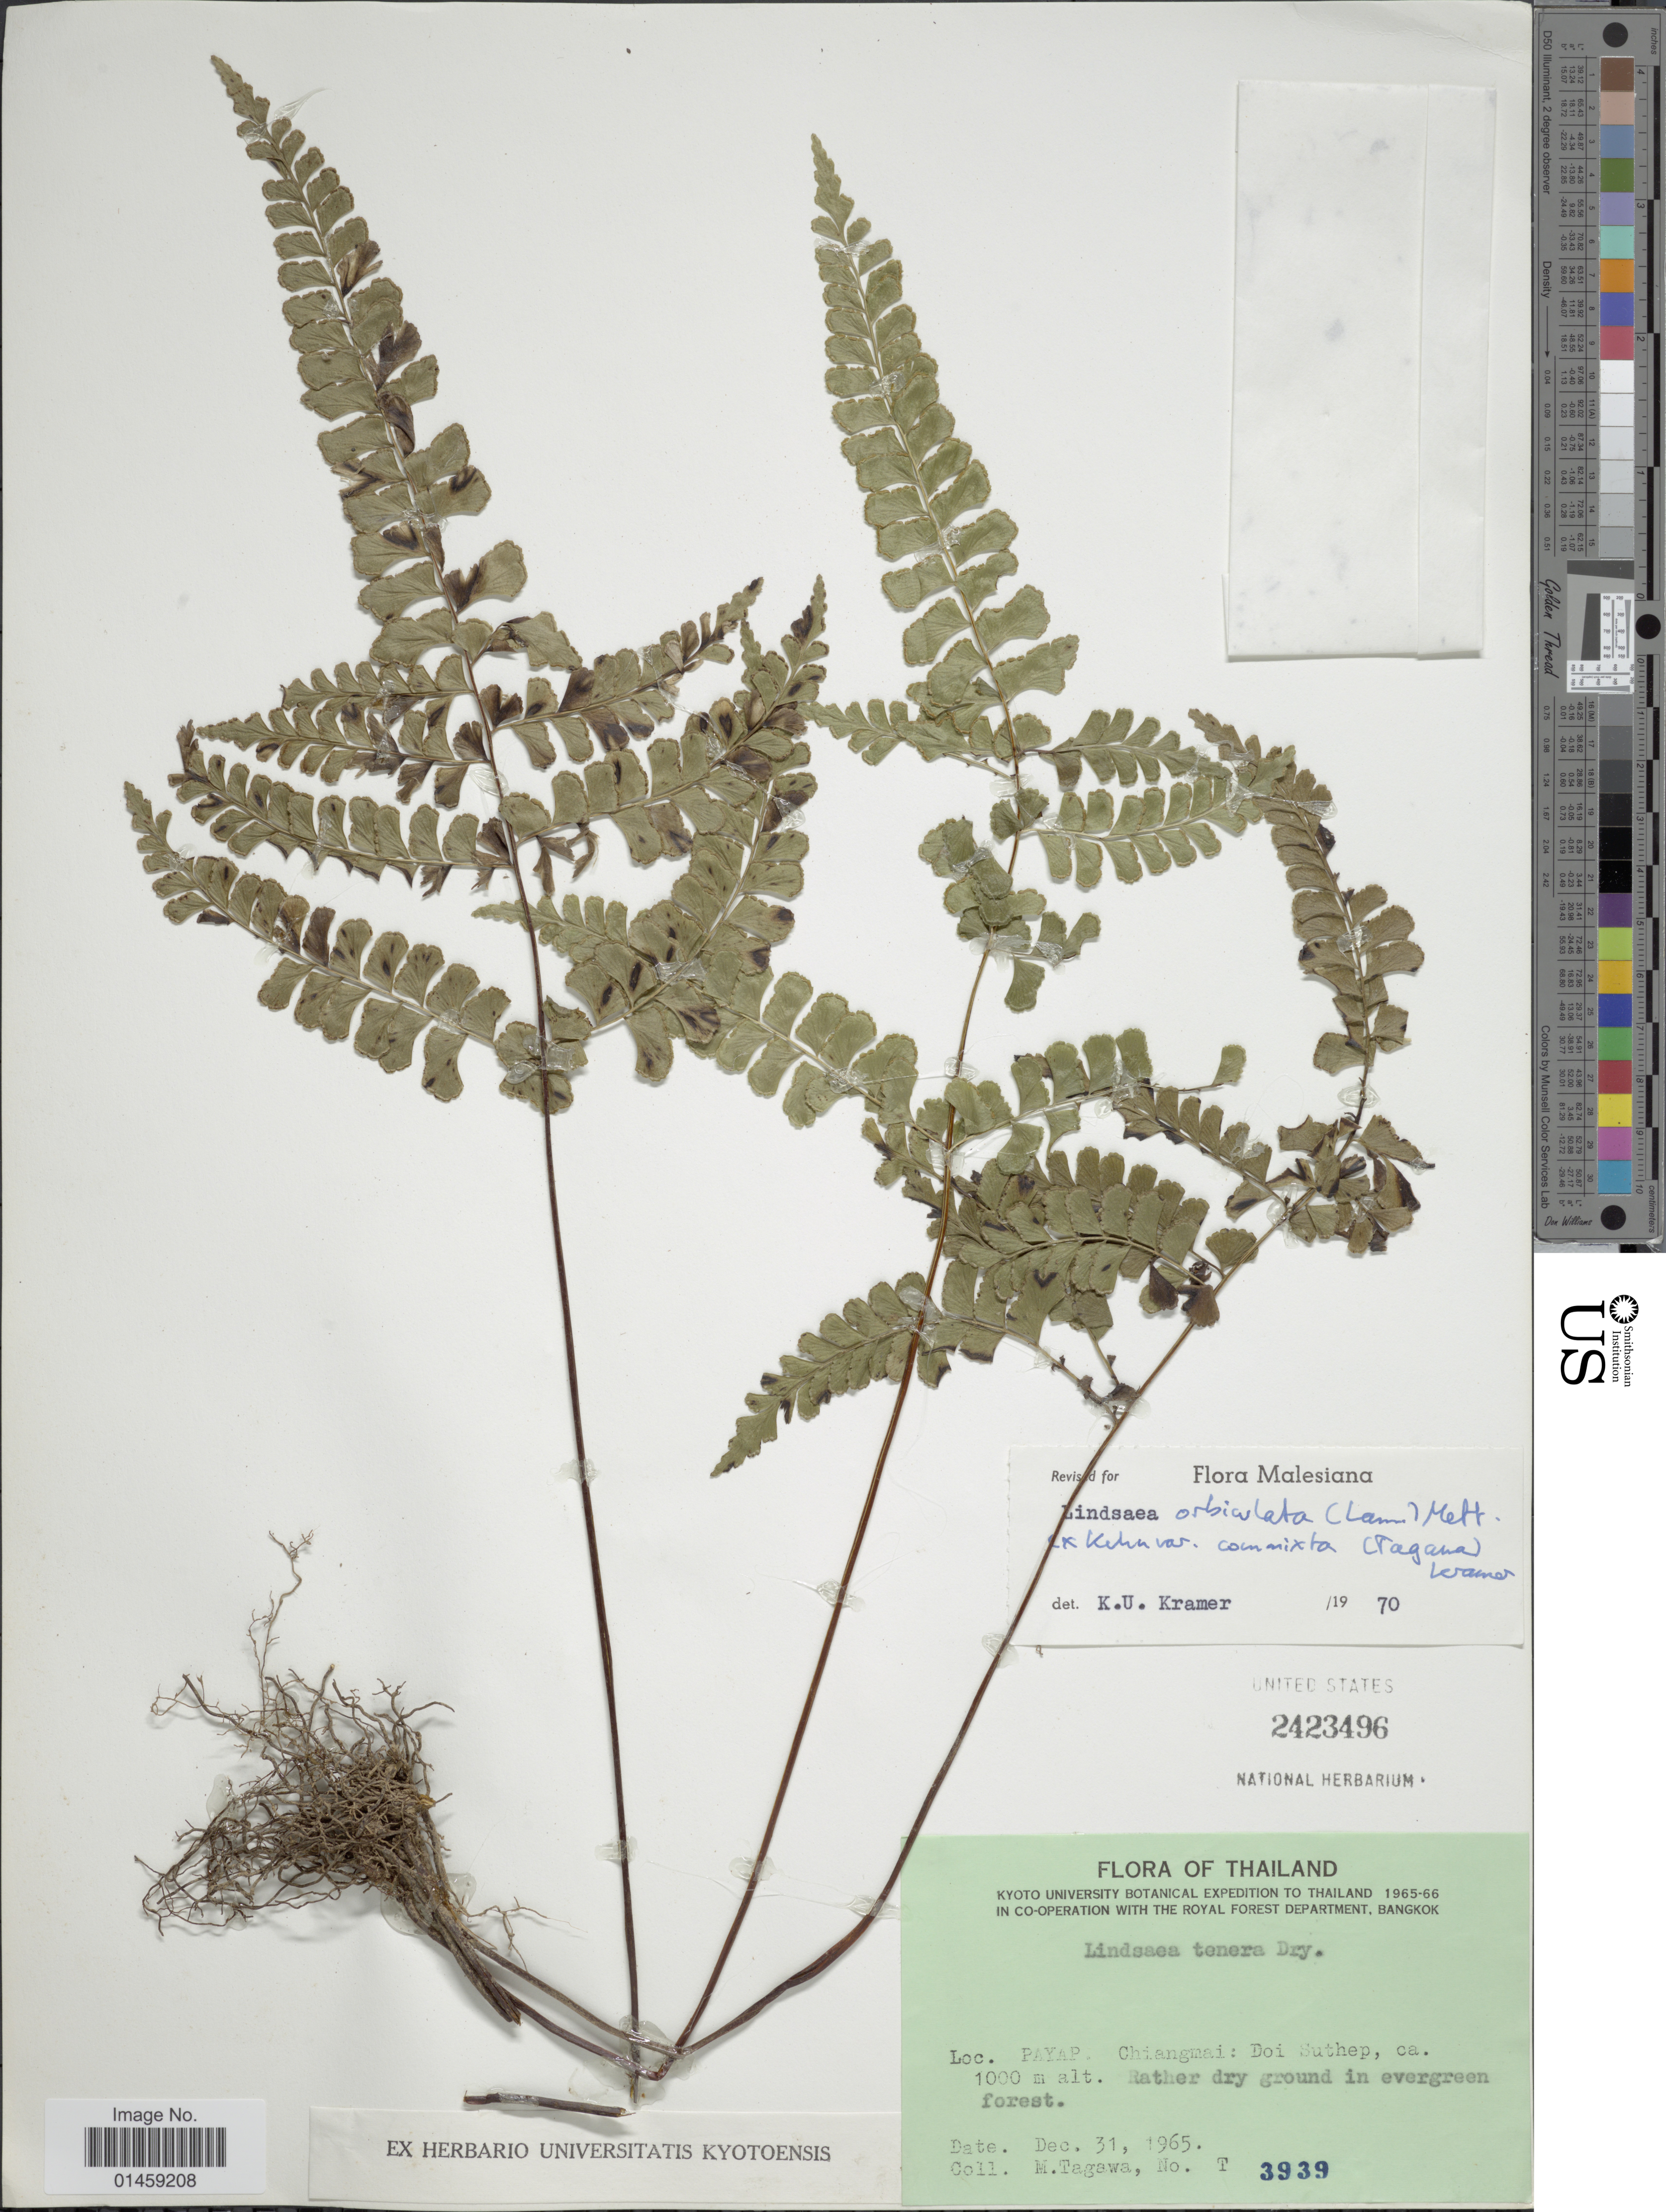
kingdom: Plantae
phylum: Tracheophyta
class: Polypodiopsida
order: Polypodiales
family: Lindsaeaceae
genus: Lindsaea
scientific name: Lindsaea orbiculata var. commixta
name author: (Tagawa) K.U. Kramer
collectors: M. Tagawa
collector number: T3939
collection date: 1965-12-31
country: Thailand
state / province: Chiang Mai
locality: Payap. Chiangmai: Doi Suthep.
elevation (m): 1000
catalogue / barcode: US 2423496